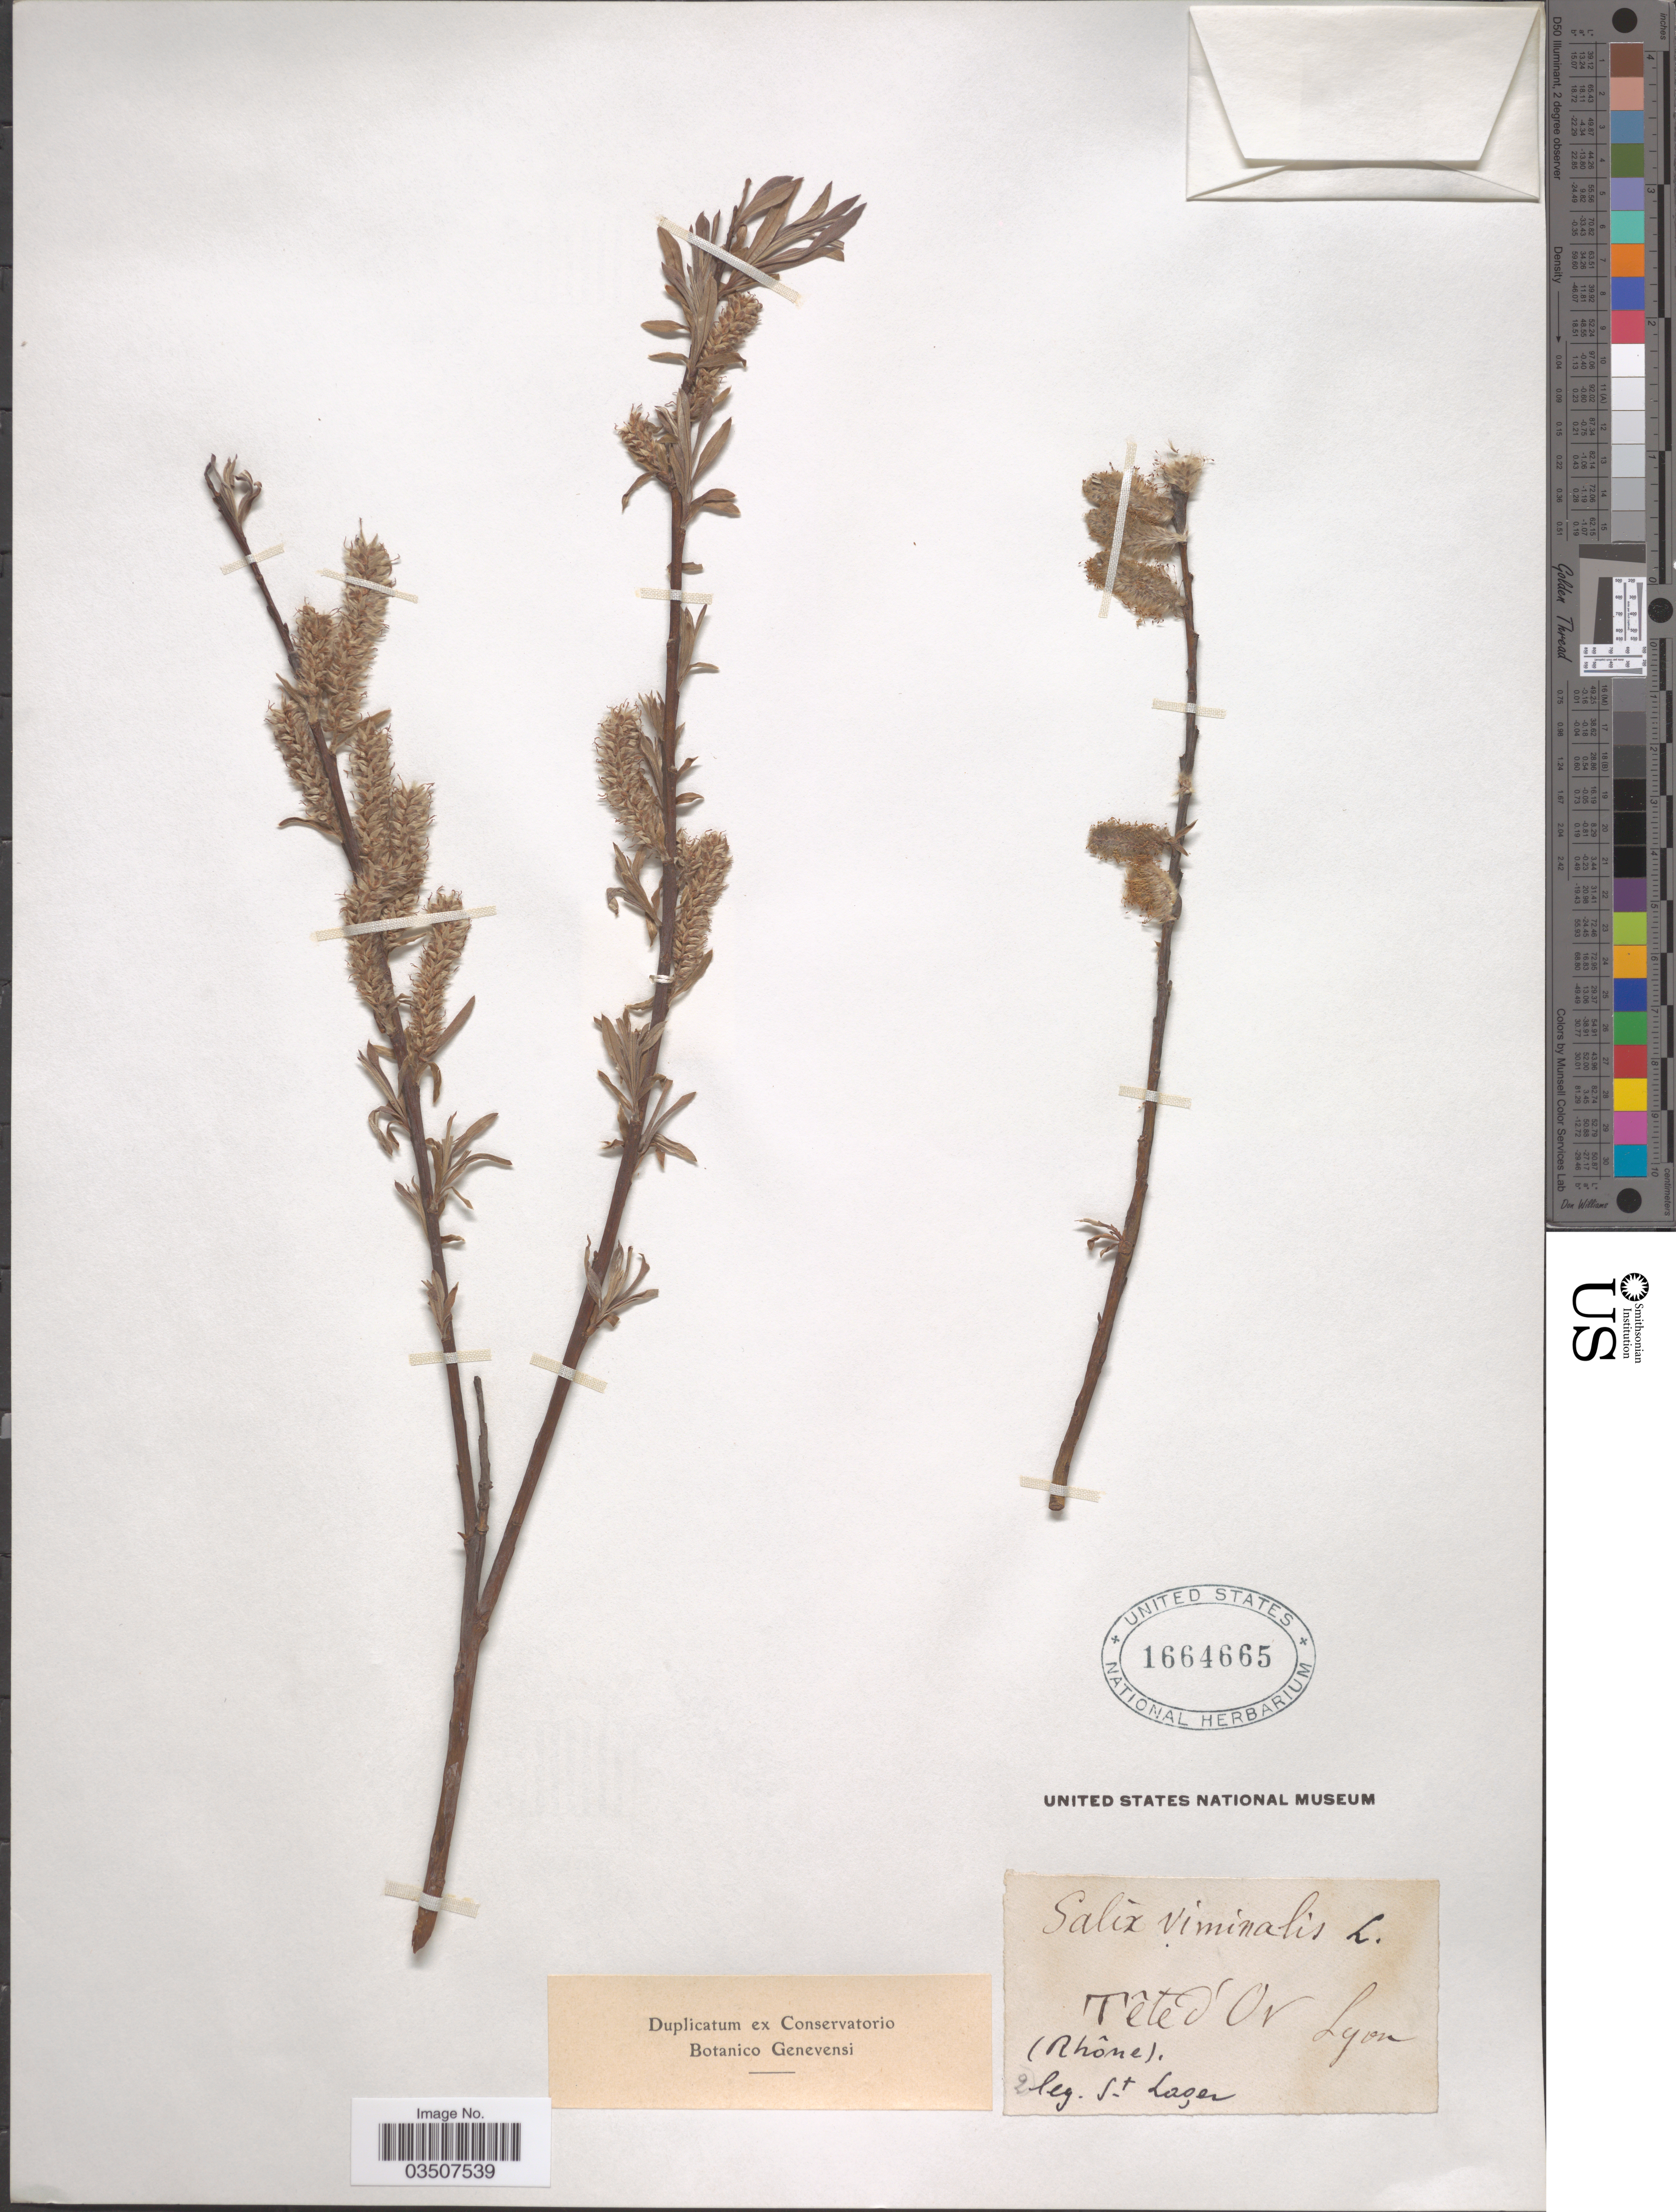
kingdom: Plantae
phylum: Tracheophyta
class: Magnoliopsida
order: Malpighiales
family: Salicaceae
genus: Salix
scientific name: Salix viminalis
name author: L.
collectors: -. St. Lager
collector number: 2?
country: France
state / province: Auvergne-Rhône-Alpes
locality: Tête d'Or Lyon. (Rhône).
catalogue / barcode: US 1664665